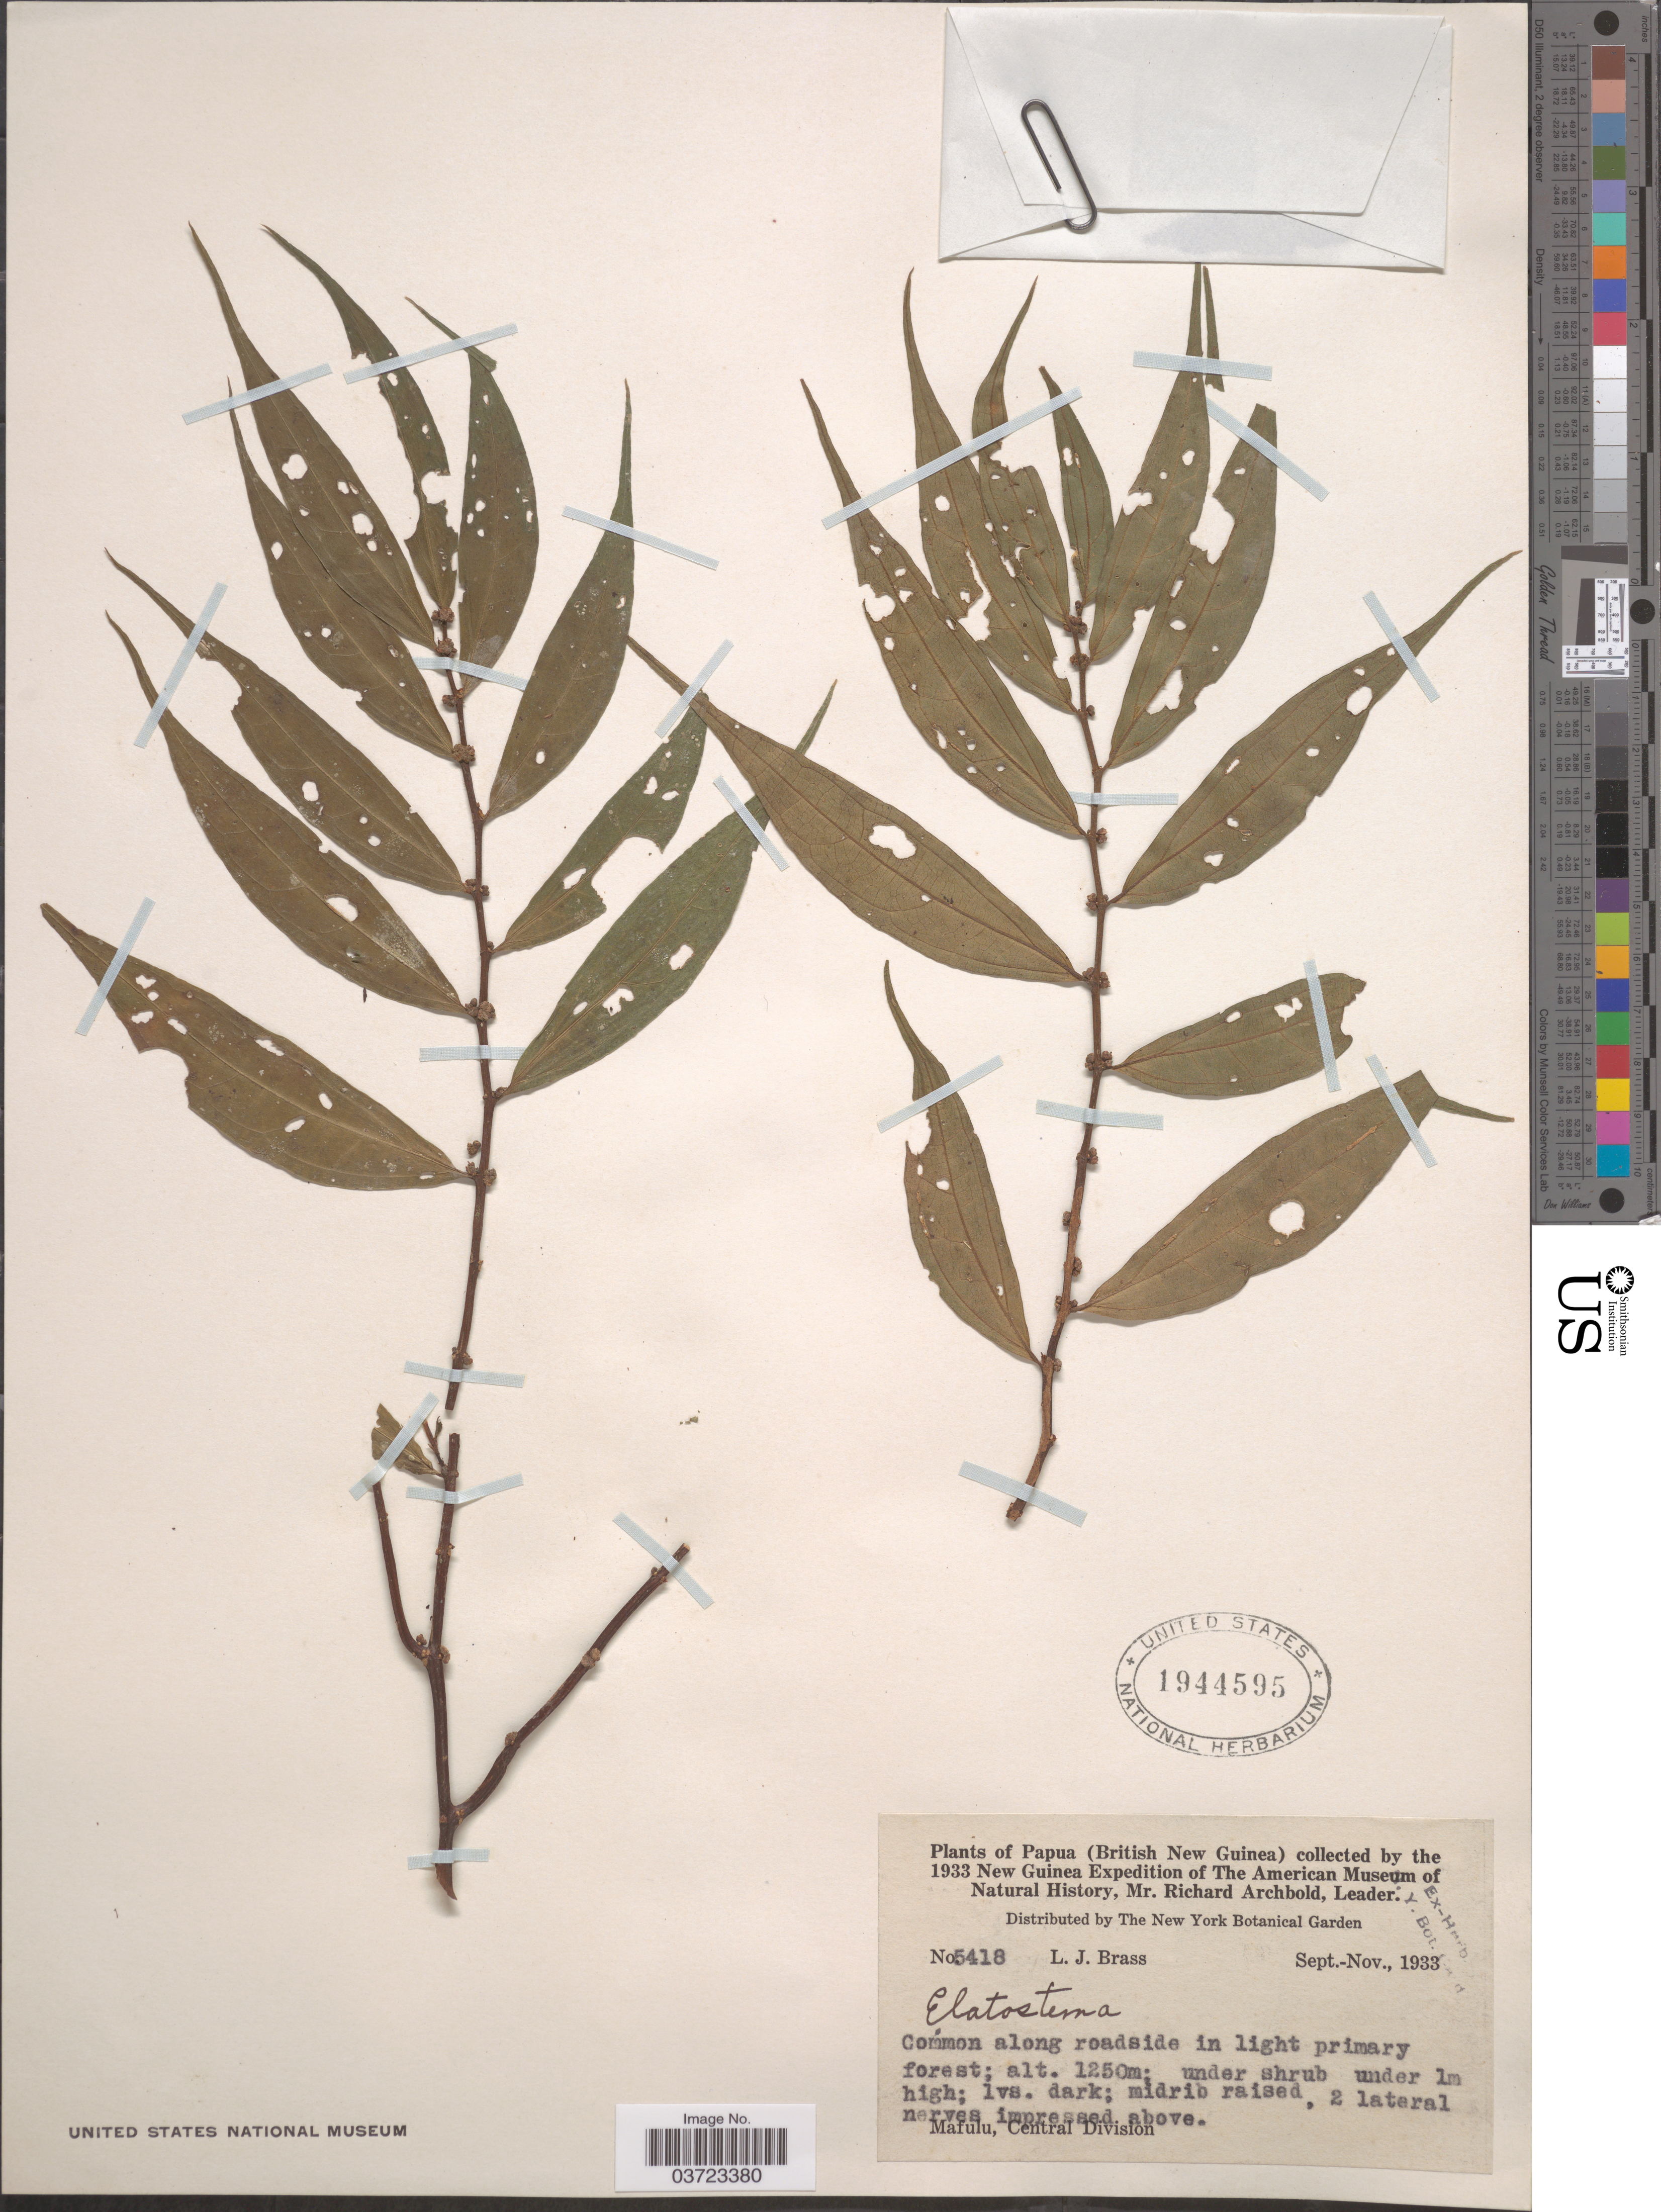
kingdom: Plantae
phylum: Tracheophyta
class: Magnoliopsida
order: Rosales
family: Urticaceae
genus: Elatostema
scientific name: Elatostema sp.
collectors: L. J. Brass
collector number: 5418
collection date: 1933-09/1933-11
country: Papua New Guinea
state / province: Central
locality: Papua (British New Guinea). Along roadside in light primary forest. Mafulu, Central Division.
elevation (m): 1250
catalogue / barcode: US 1944595